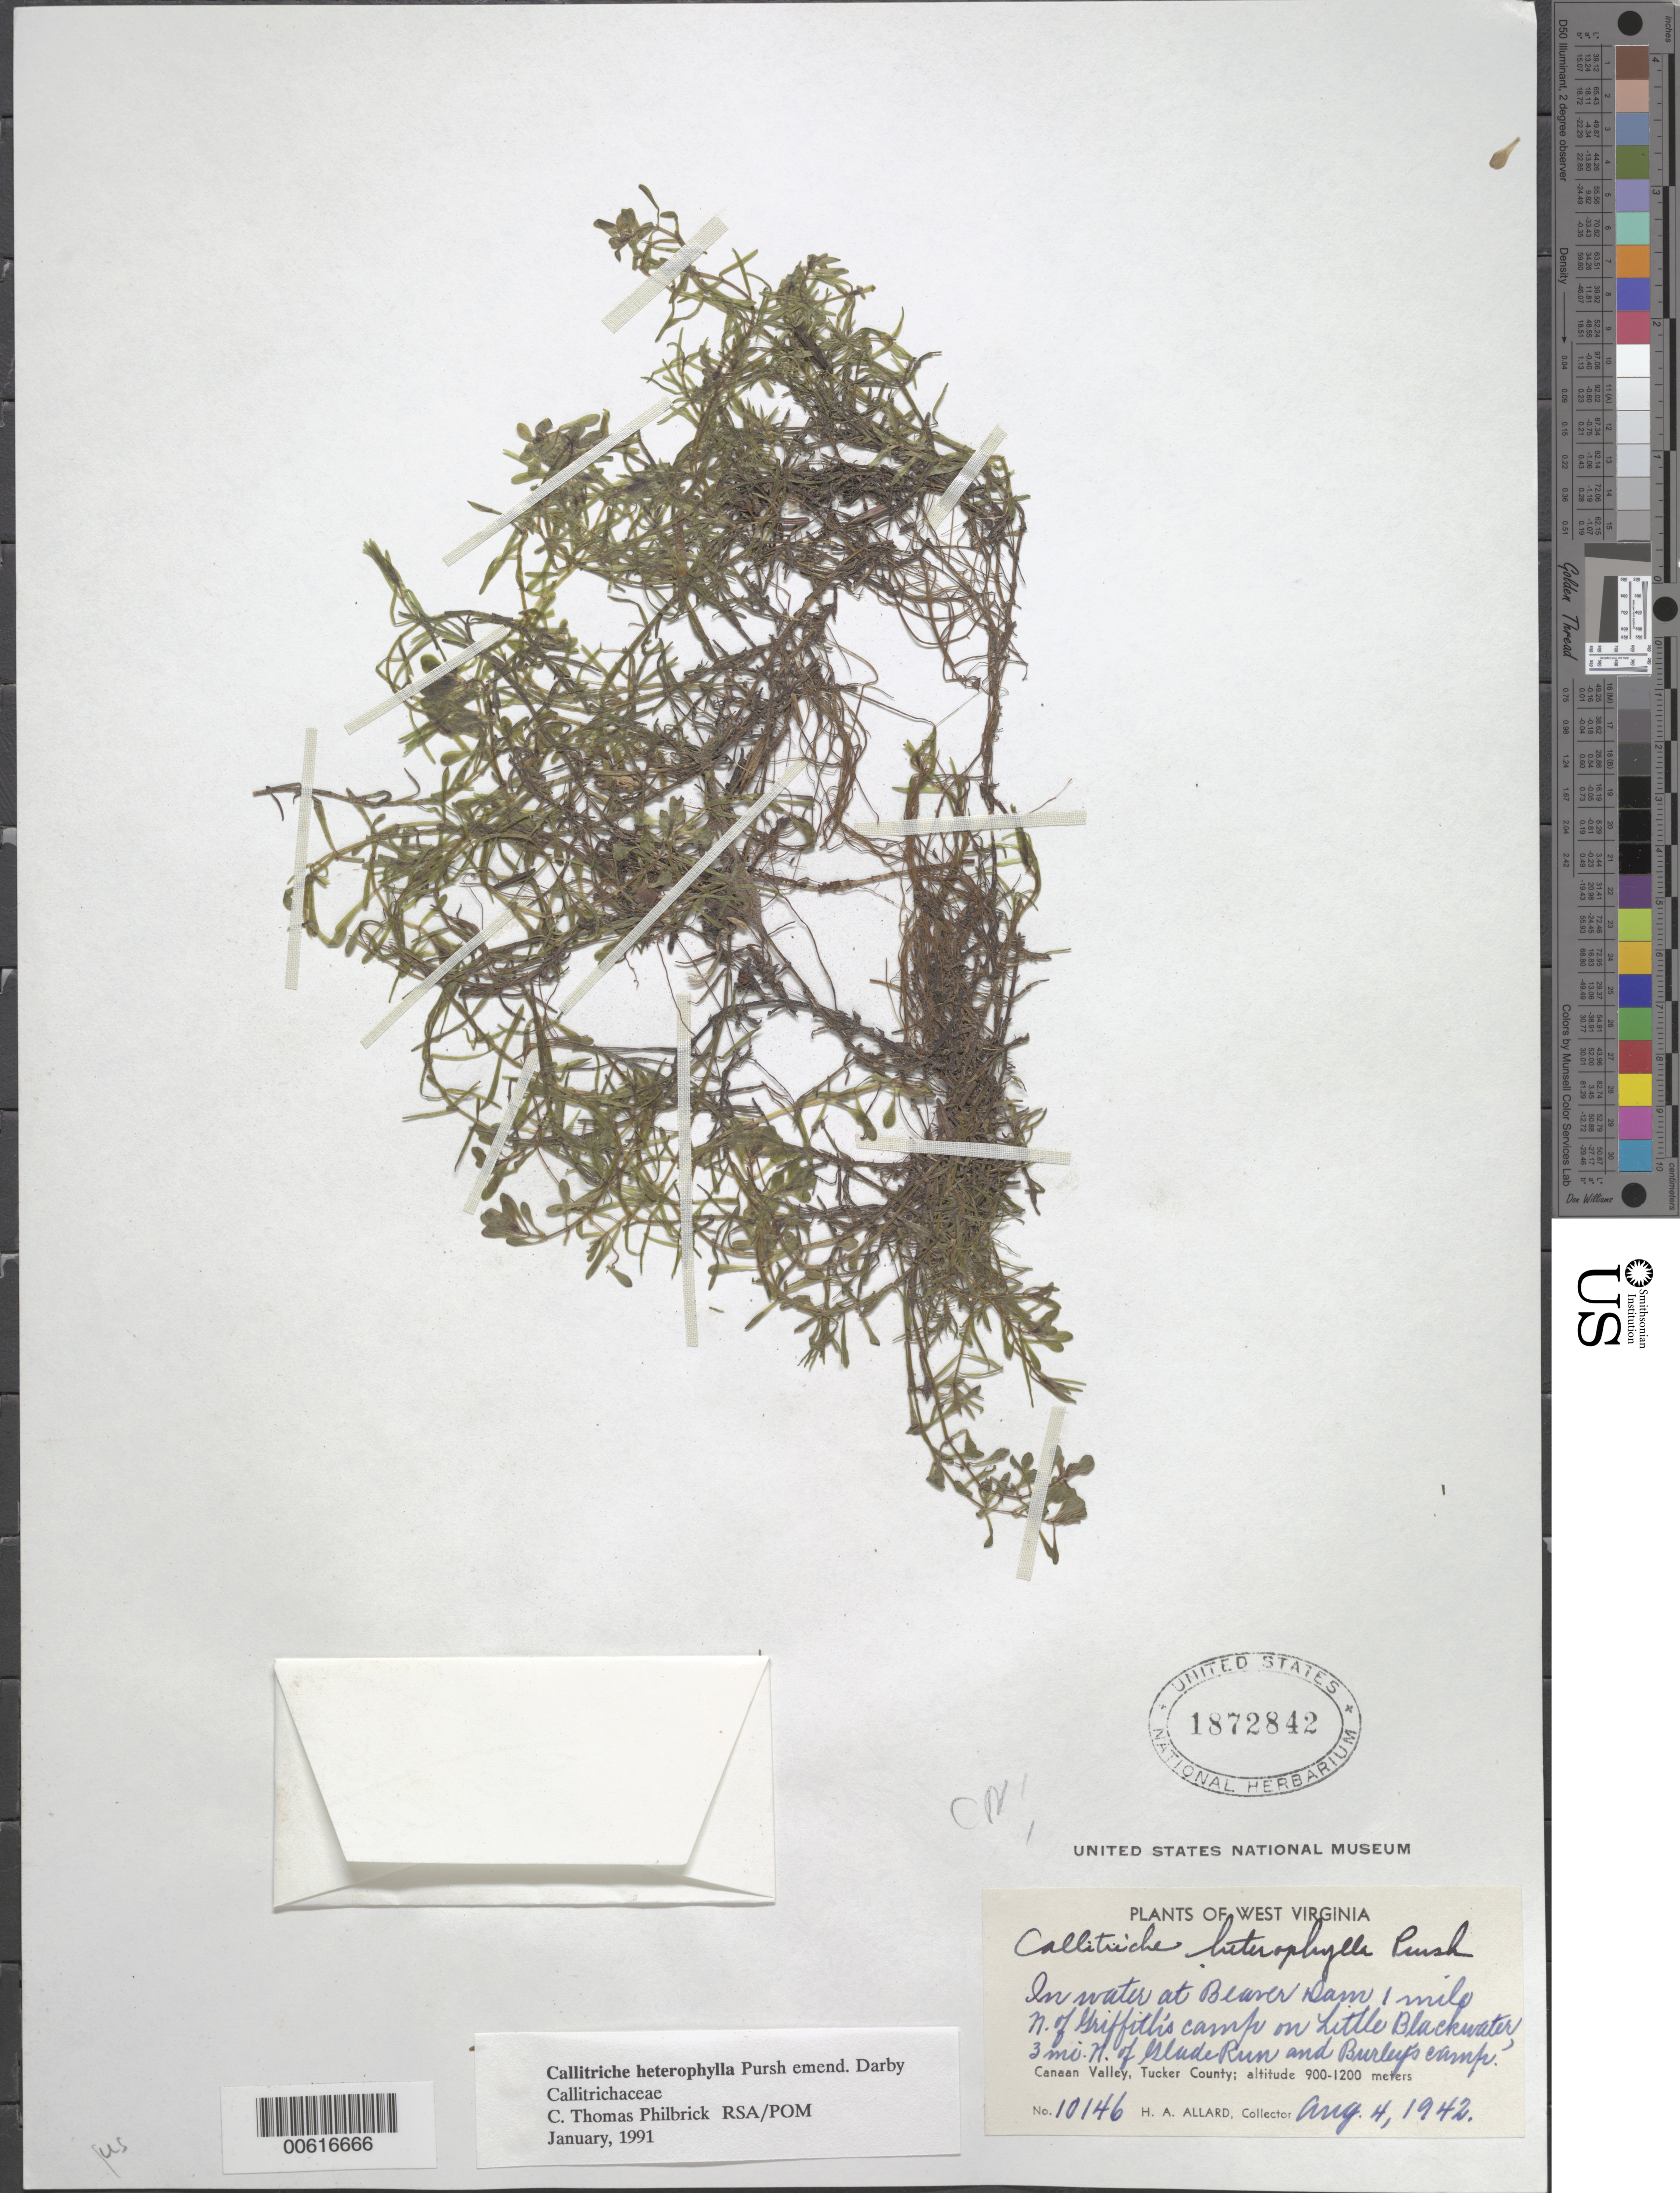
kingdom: Plantae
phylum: Tracheophyta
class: Magnoliopsida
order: Lamiales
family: Plantaginaceae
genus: Callitriche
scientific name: Callitriche heterophylla Pursh emend. Darby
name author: Pursh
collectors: H. A. Allard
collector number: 10146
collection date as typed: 04 Aug 1942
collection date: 1942-08-04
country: United States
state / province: West Virginia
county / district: Tucker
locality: N of Griffith's camp, on Little Blackwater, N of Glade Run and Burley's Camp.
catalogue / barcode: US 1872842